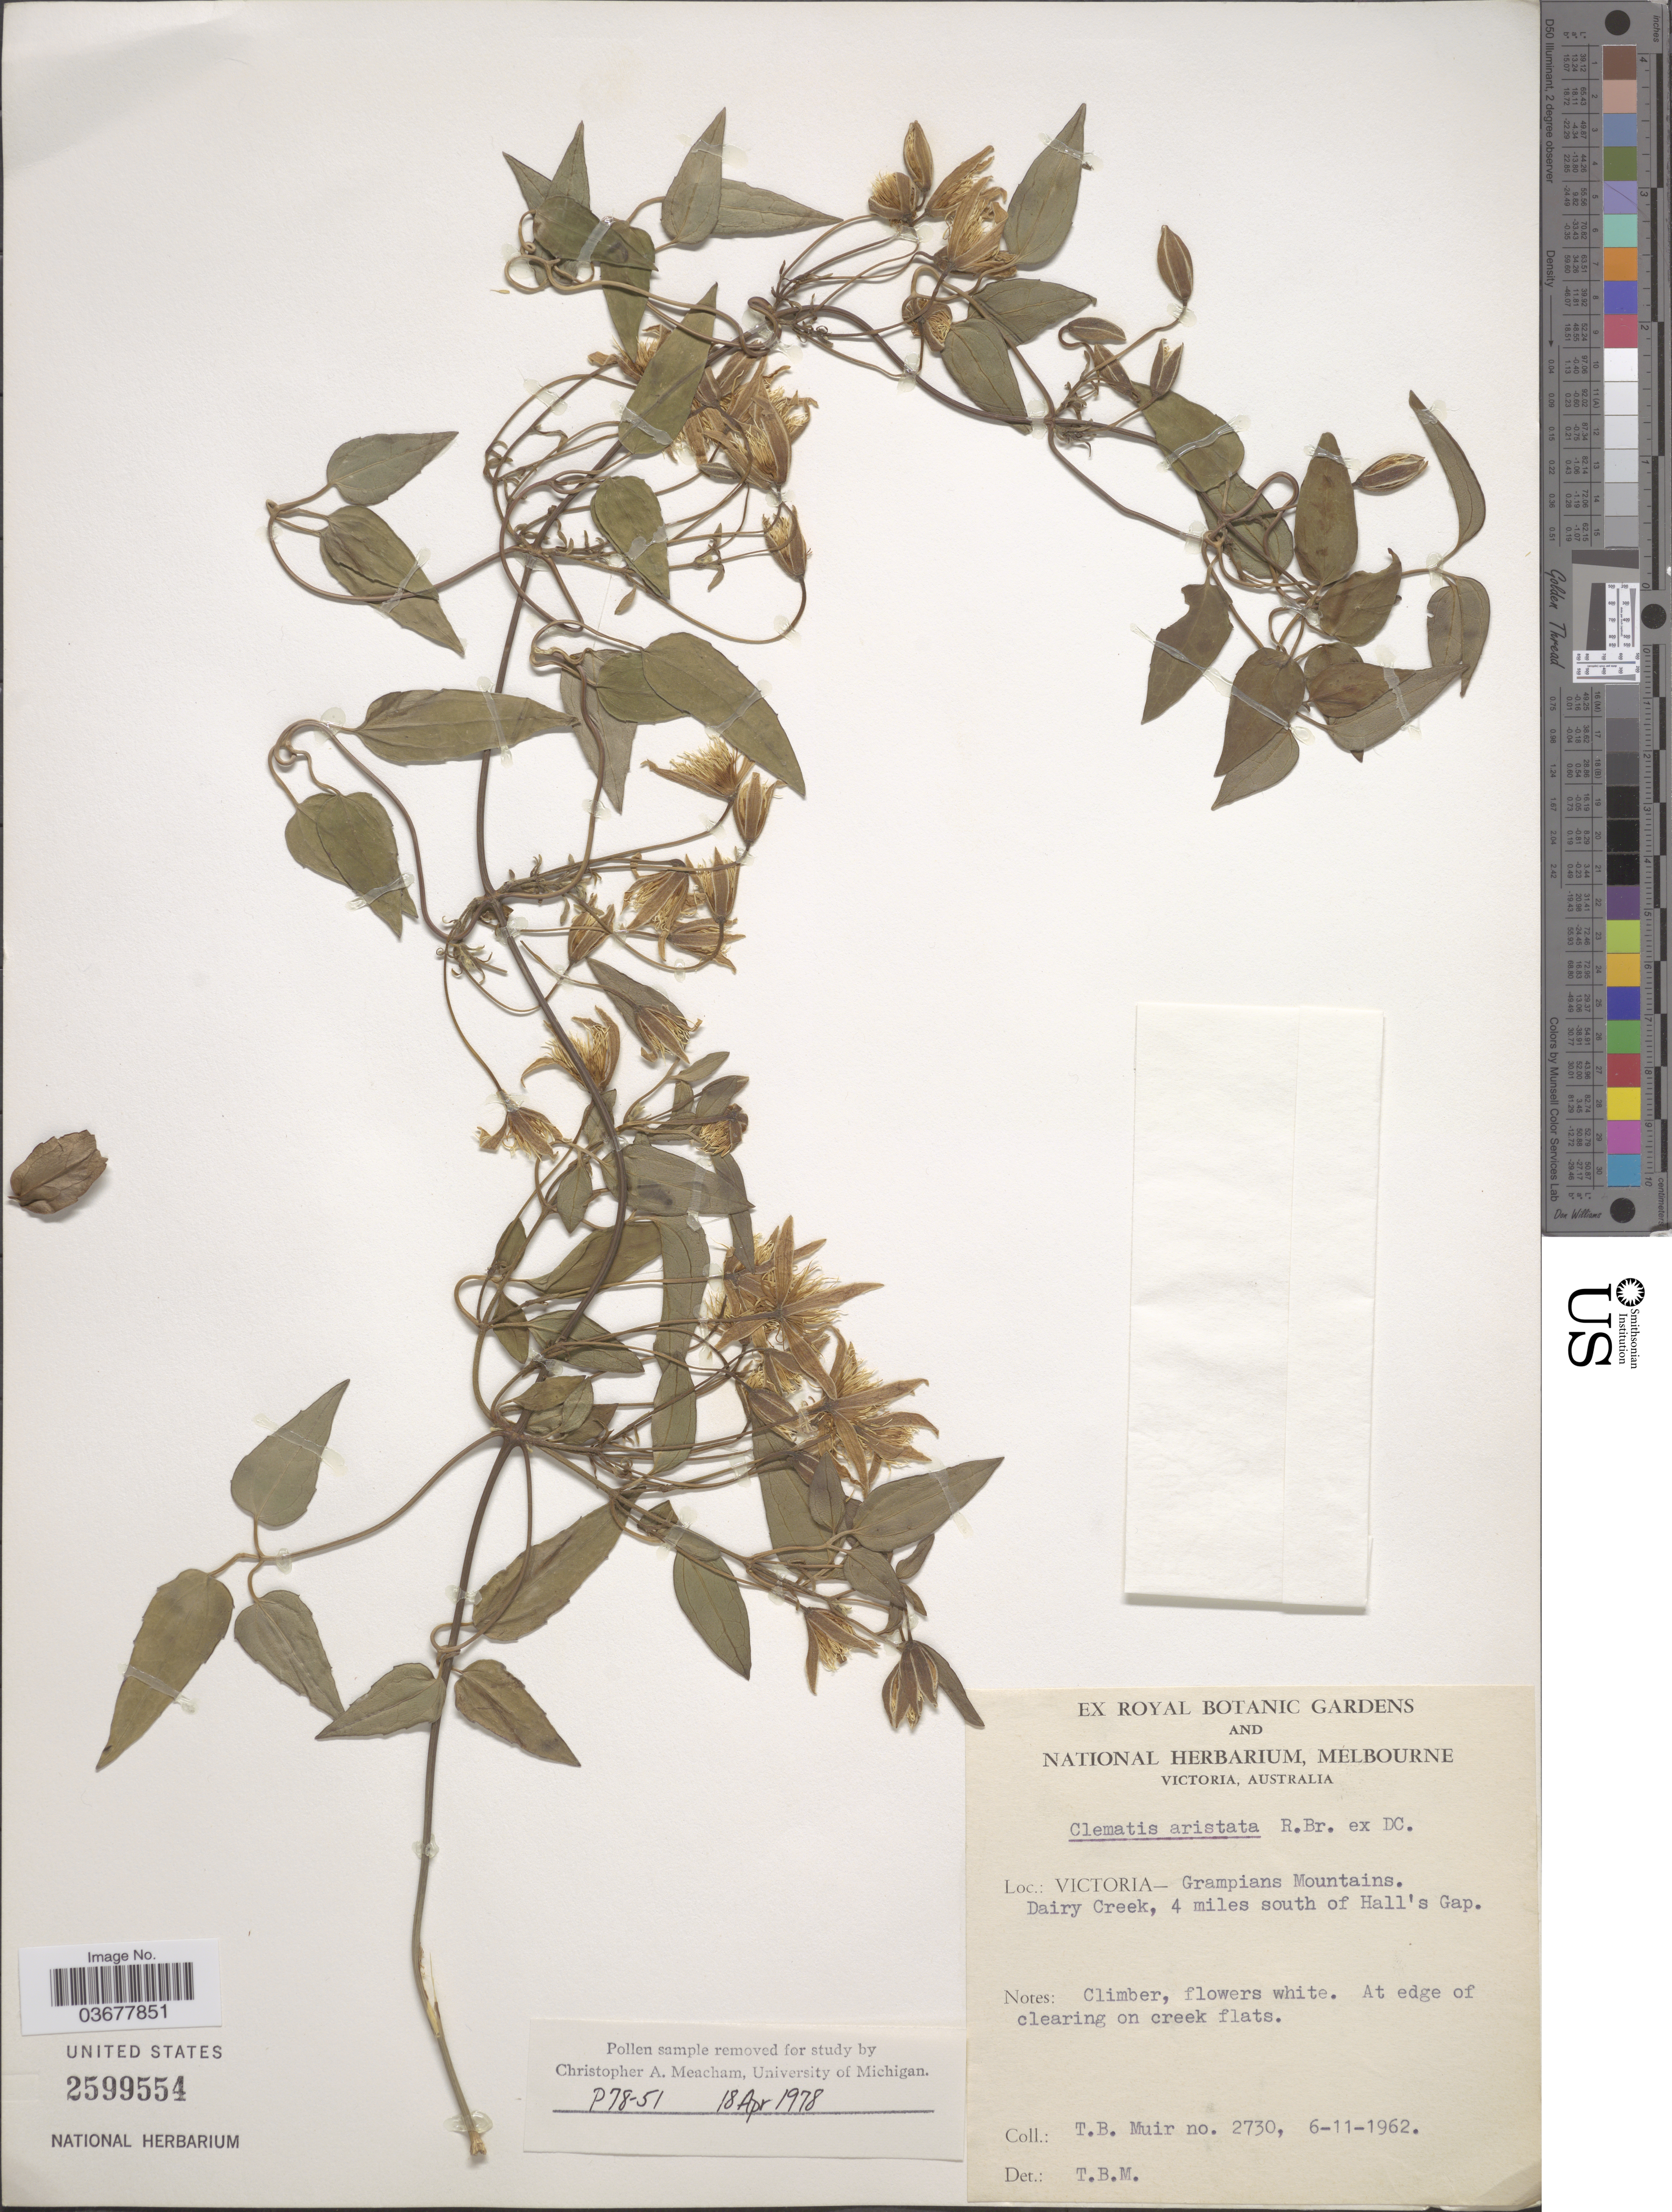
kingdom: Plantae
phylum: Tracheophyta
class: Magnoliopsida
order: Ranunculales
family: Ranunculaceae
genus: Clematis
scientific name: Clematis aristata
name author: R. Br. ex Ker Gawl.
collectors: T. Muir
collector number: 2730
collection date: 1962-11-06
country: Australia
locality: Victoria.- Grampians Mountains. Dairy Creek, 4 miles south of Hall's Gap.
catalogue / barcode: US 2599554